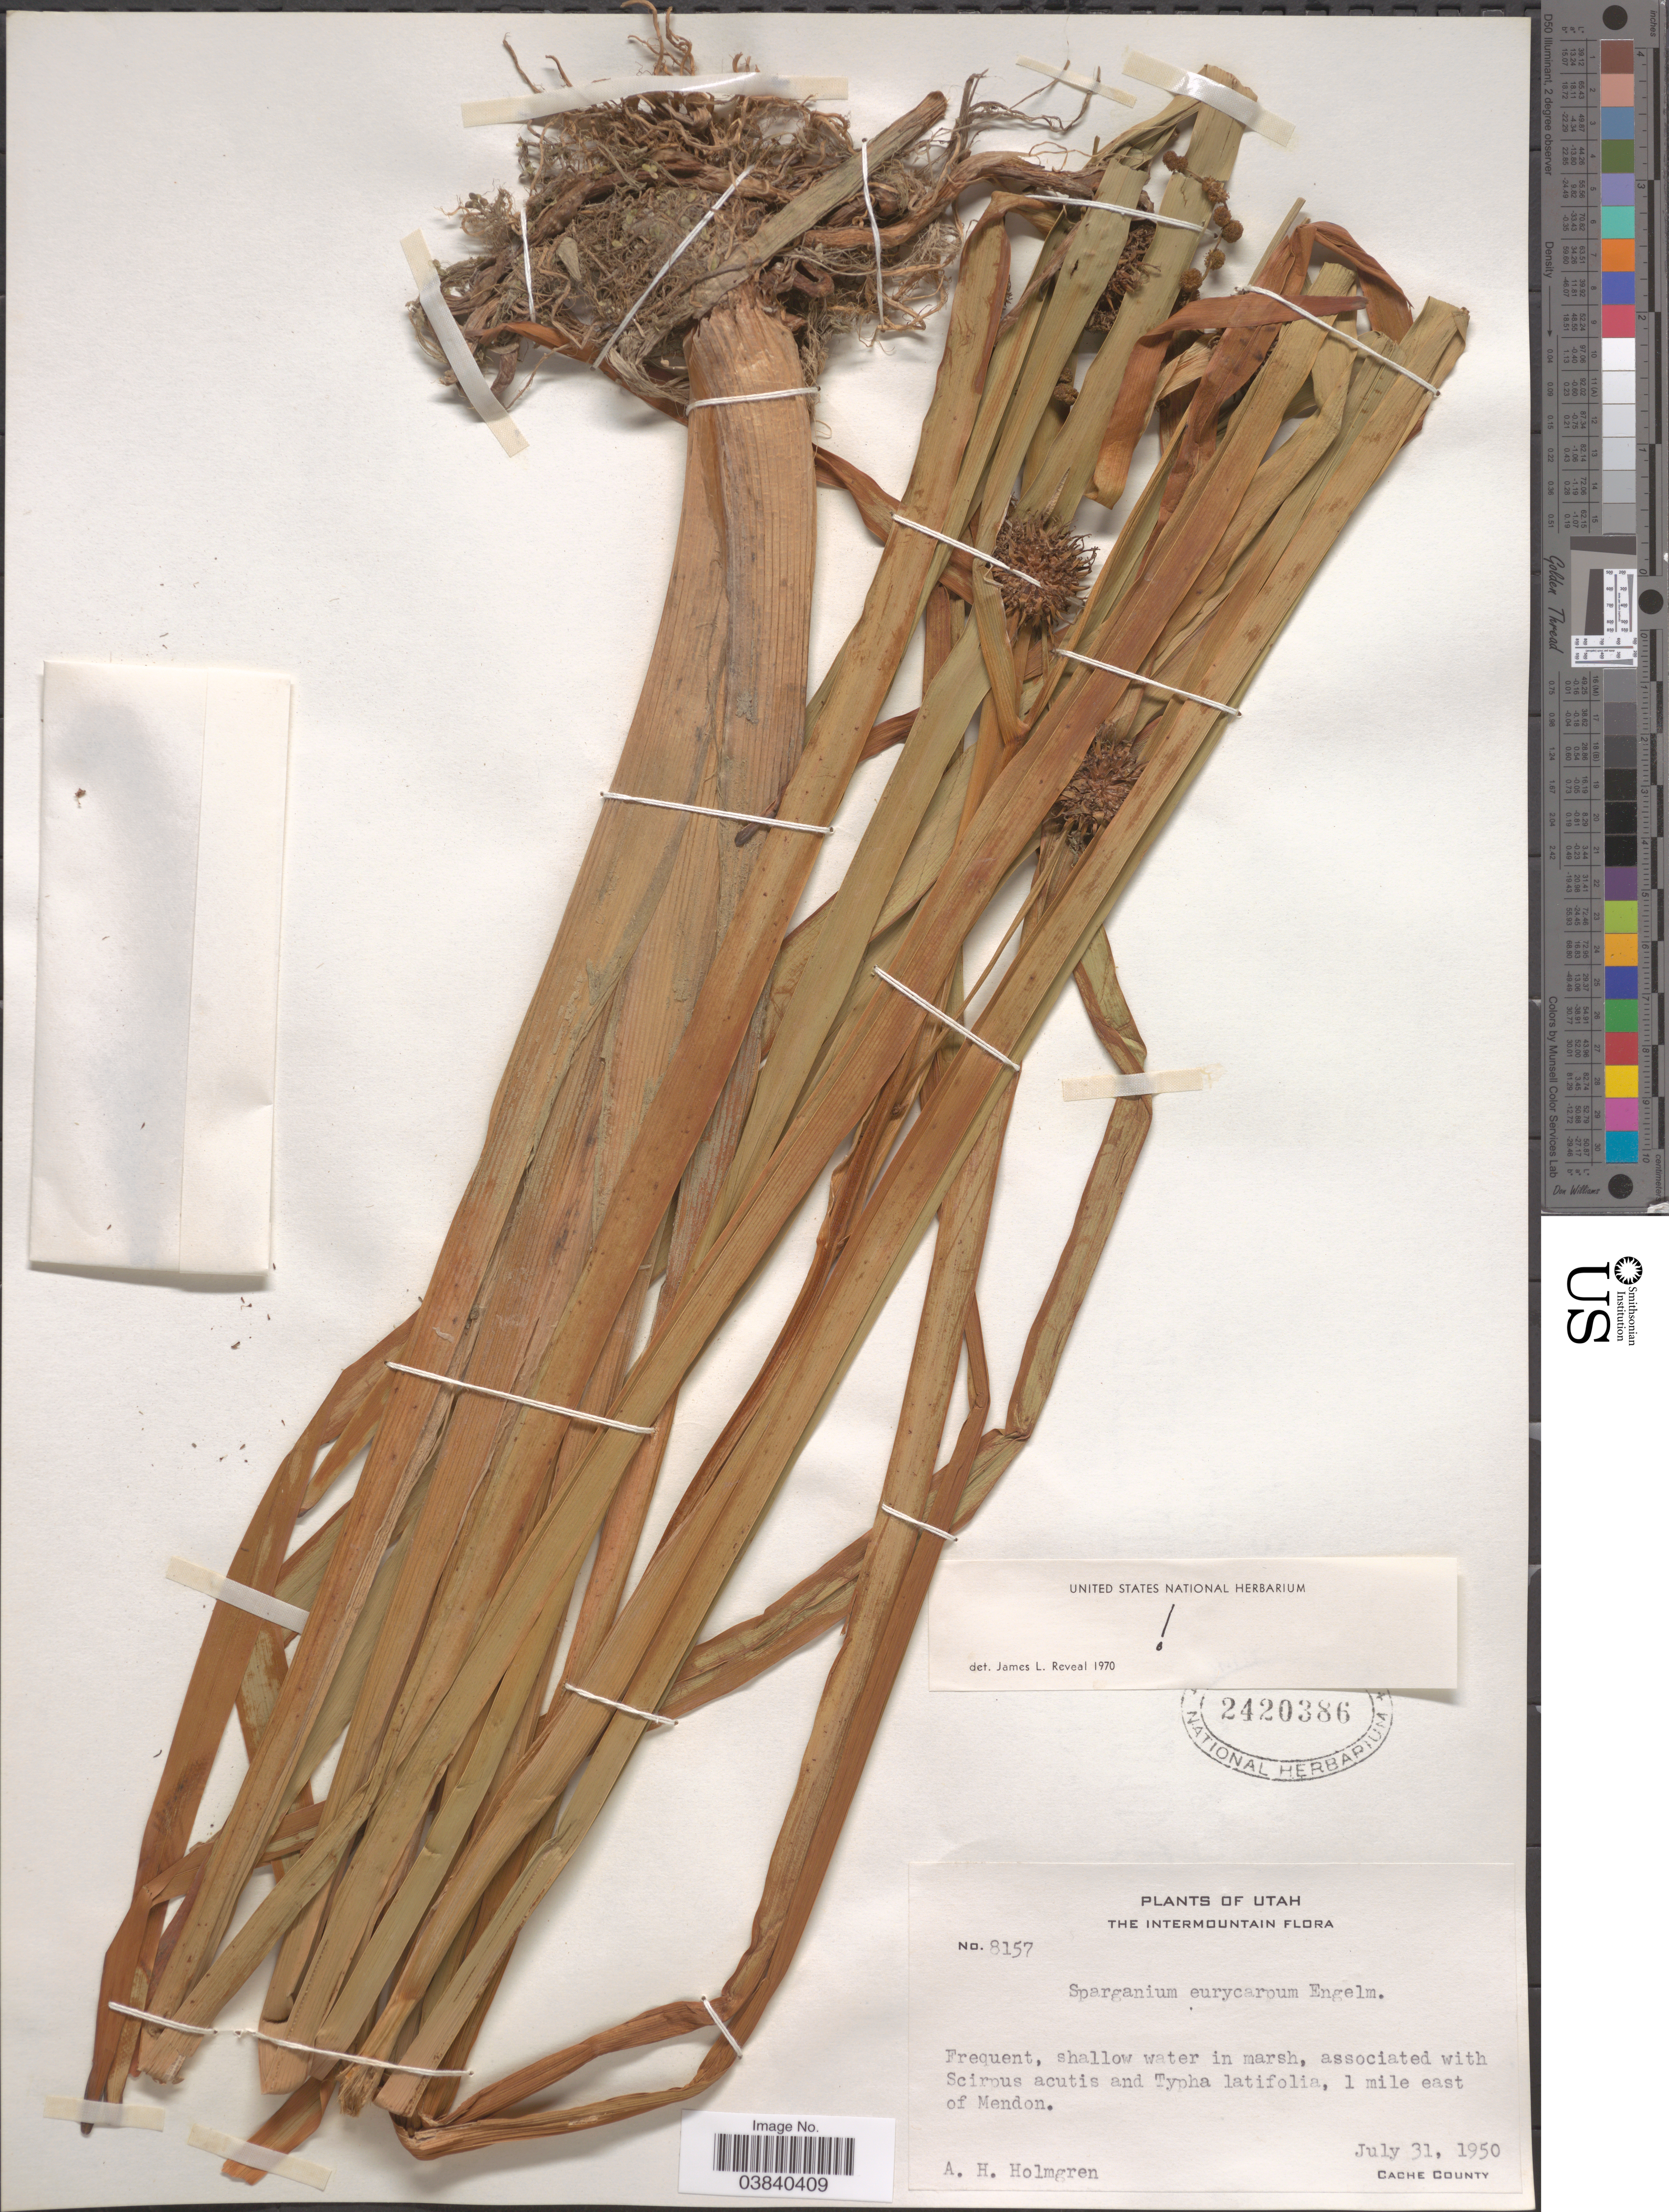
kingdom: Plantae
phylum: Tracheophyta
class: Liliopsida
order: Poales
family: Typhaceae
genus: Sparganium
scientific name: Sparganium eurycarpum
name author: Engelm.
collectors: A. H. Holmgren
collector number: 8157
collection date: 1950-07-31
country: United States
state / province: Utah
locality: The Intermountain. 1 mile east of Mendon. Cache County.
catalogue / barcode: US 2420386